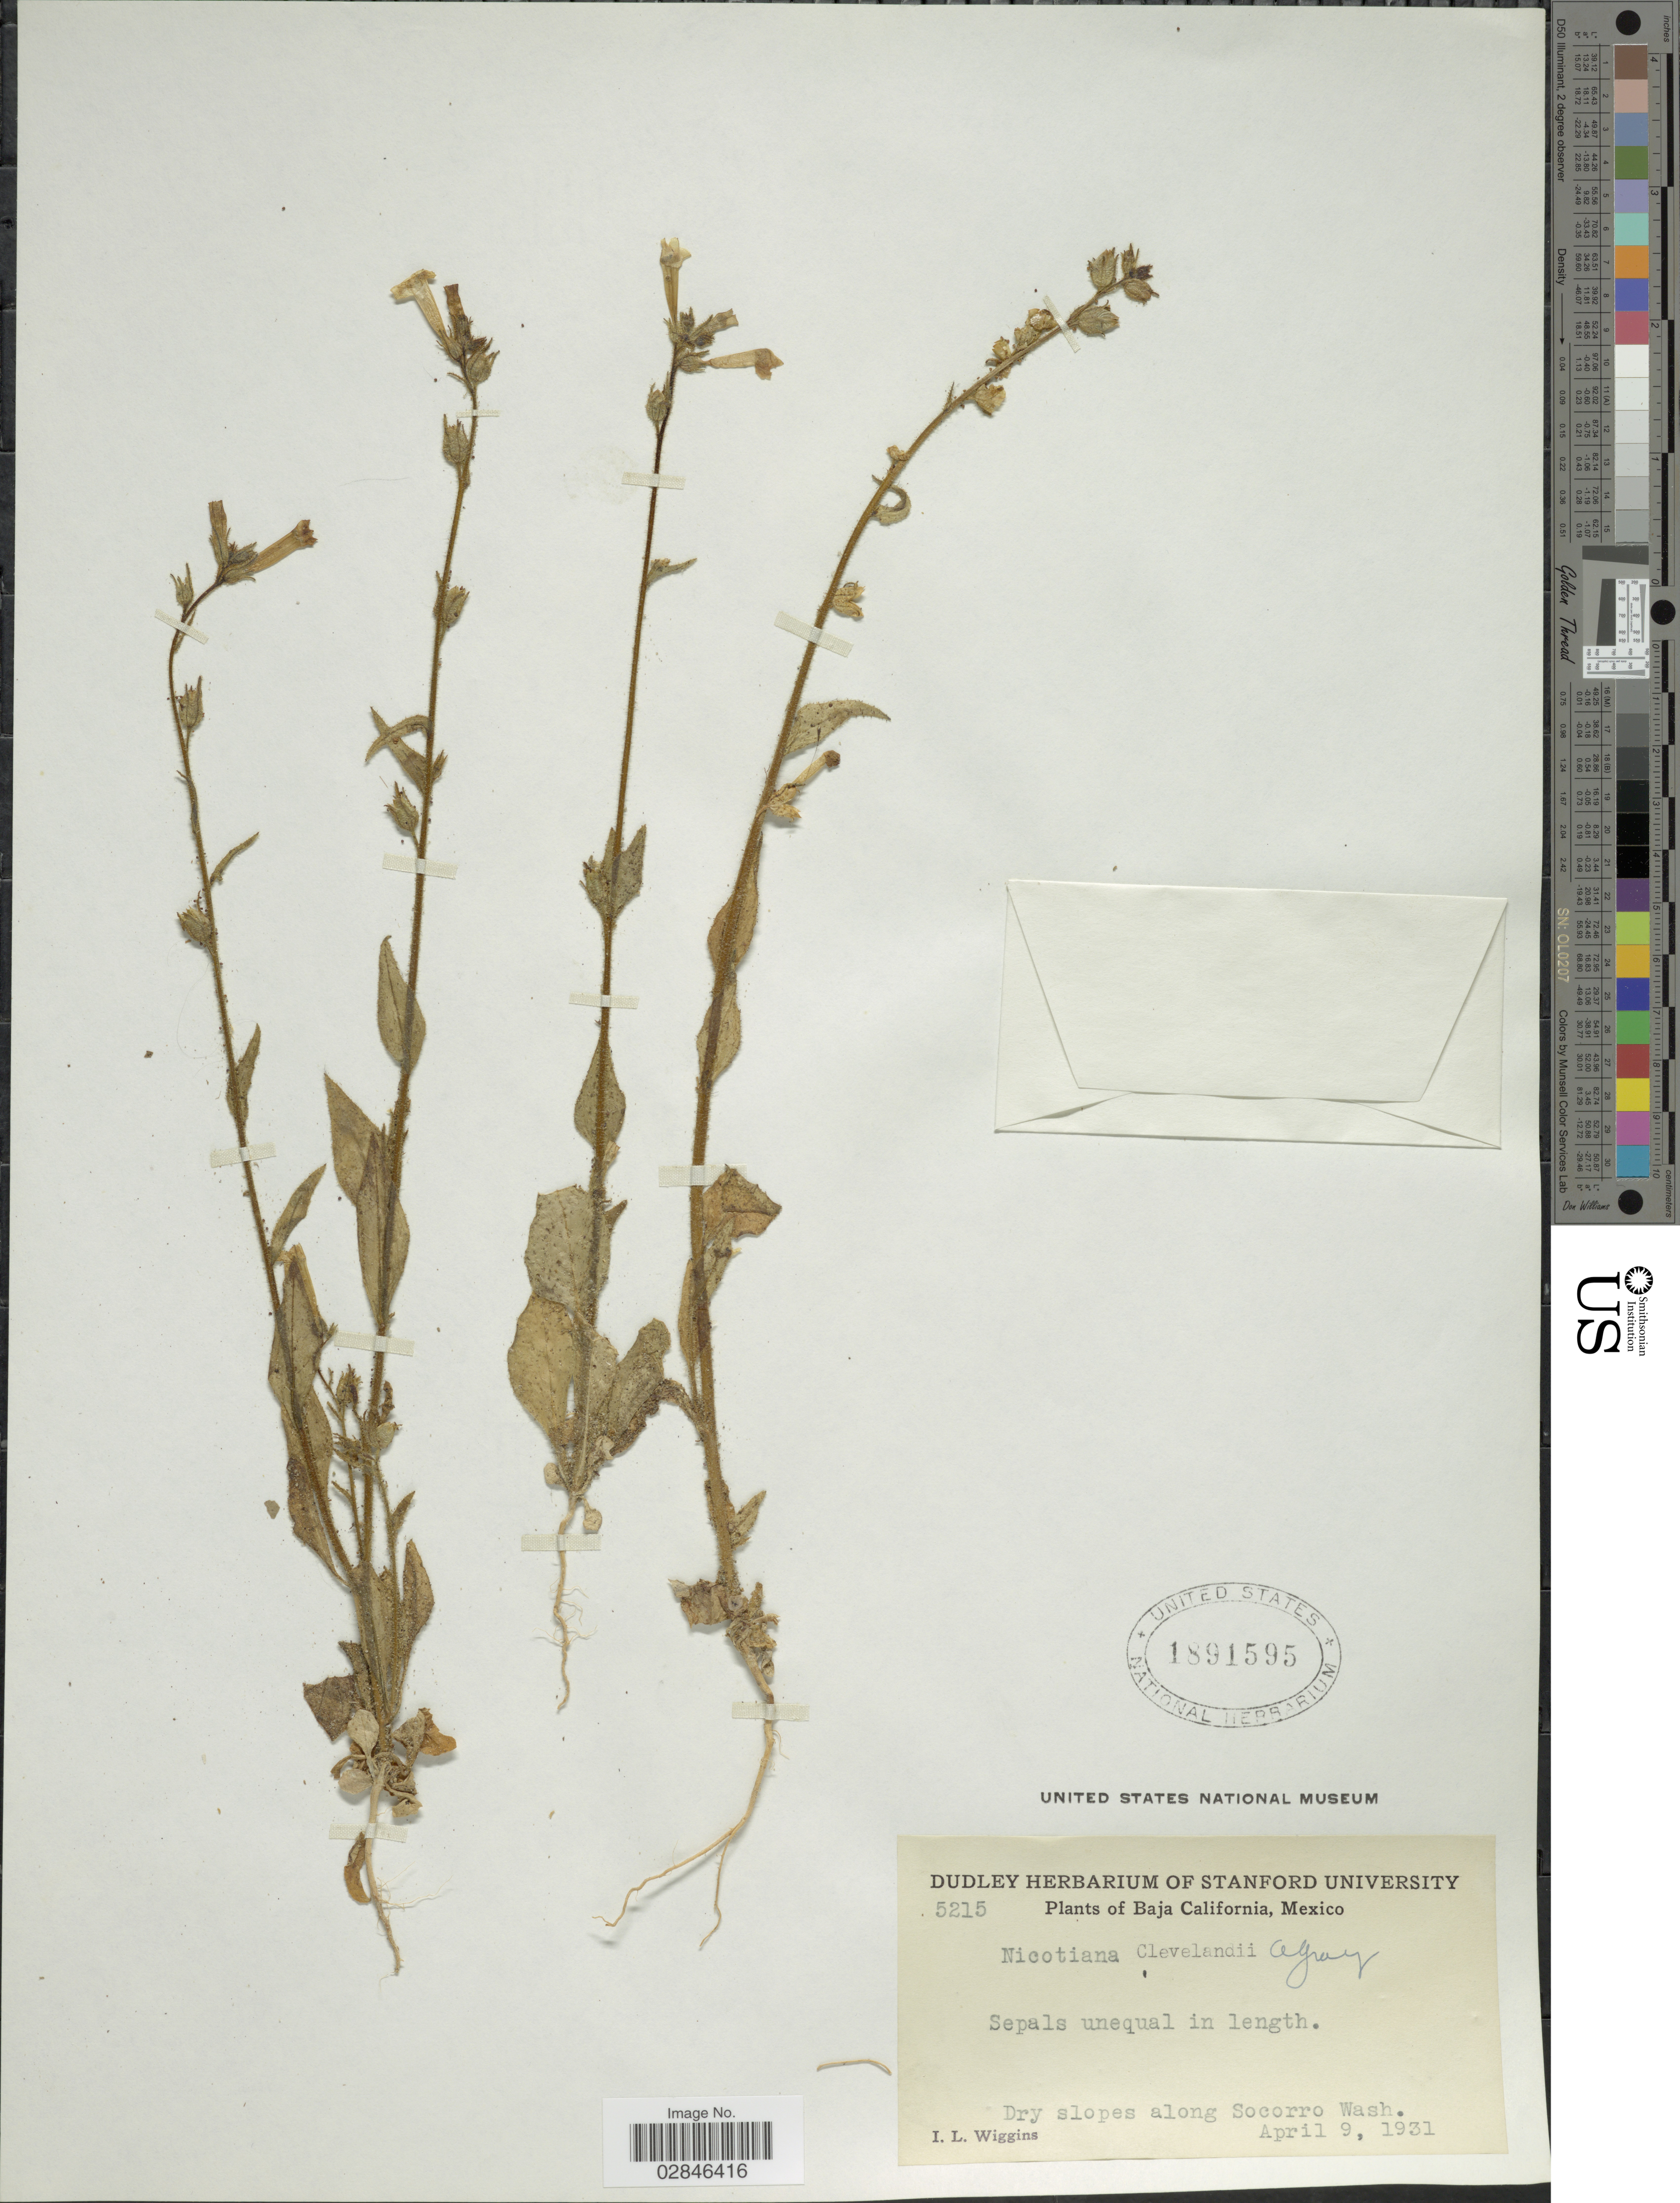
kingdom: Plantae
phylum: Tracheophyta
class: Magnoliopsida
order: Solanales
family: Solanaceae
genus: Nicotiana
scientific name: Nicotiana clevelandii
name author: A. Gray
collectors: I. L. Wiggins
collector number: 5215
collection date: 1931-04-09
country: Mexico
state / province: Colima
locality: Dry slopes along Socorro Wash.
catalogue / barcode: US 1891595